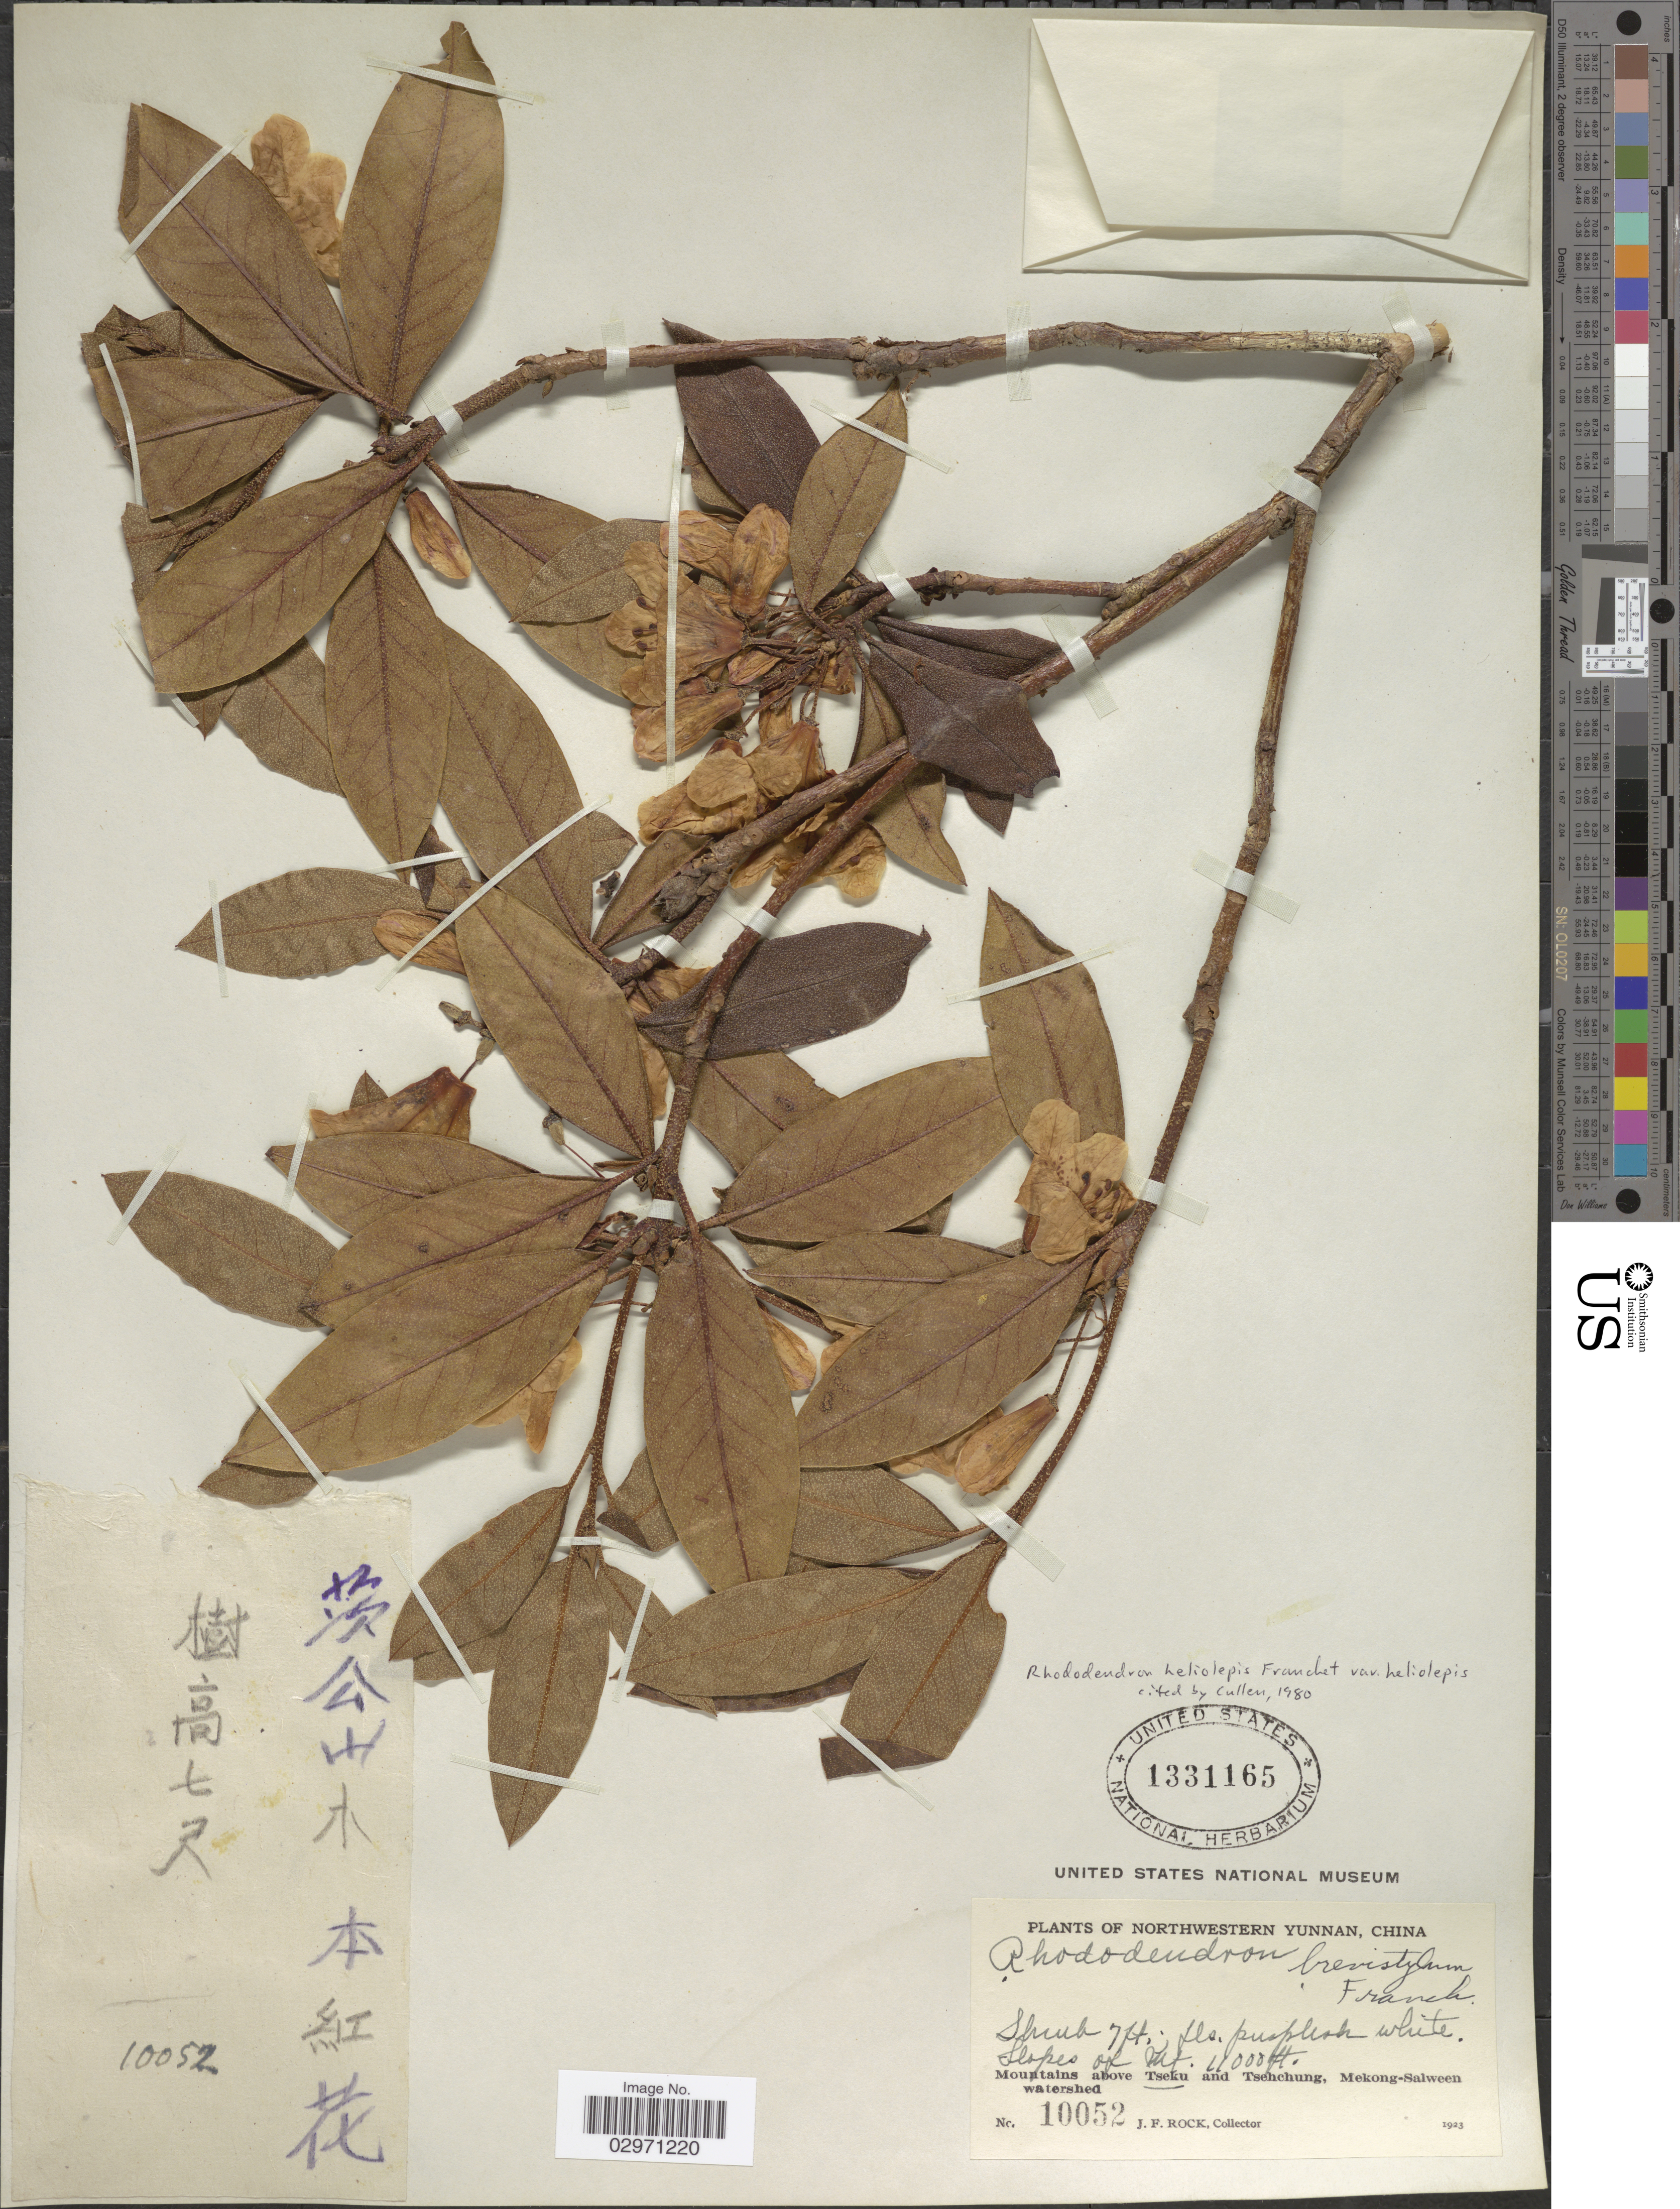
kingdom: Plantae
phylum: Tracheophyta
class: Magnoliopsida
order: Ericales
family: Ericaceae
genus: Rhododendron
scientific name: Rhododendron heliolepis var. heliolepis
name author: Franch.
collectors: J. Rock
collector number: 10052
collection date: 1923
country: China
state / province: Yunnan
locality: Northwestern Yunnan. Slopes of mt. Mountains above Tseku and Tsehchung, Mekong-Salween watershed.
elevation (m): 3353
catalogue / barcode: US 1331165